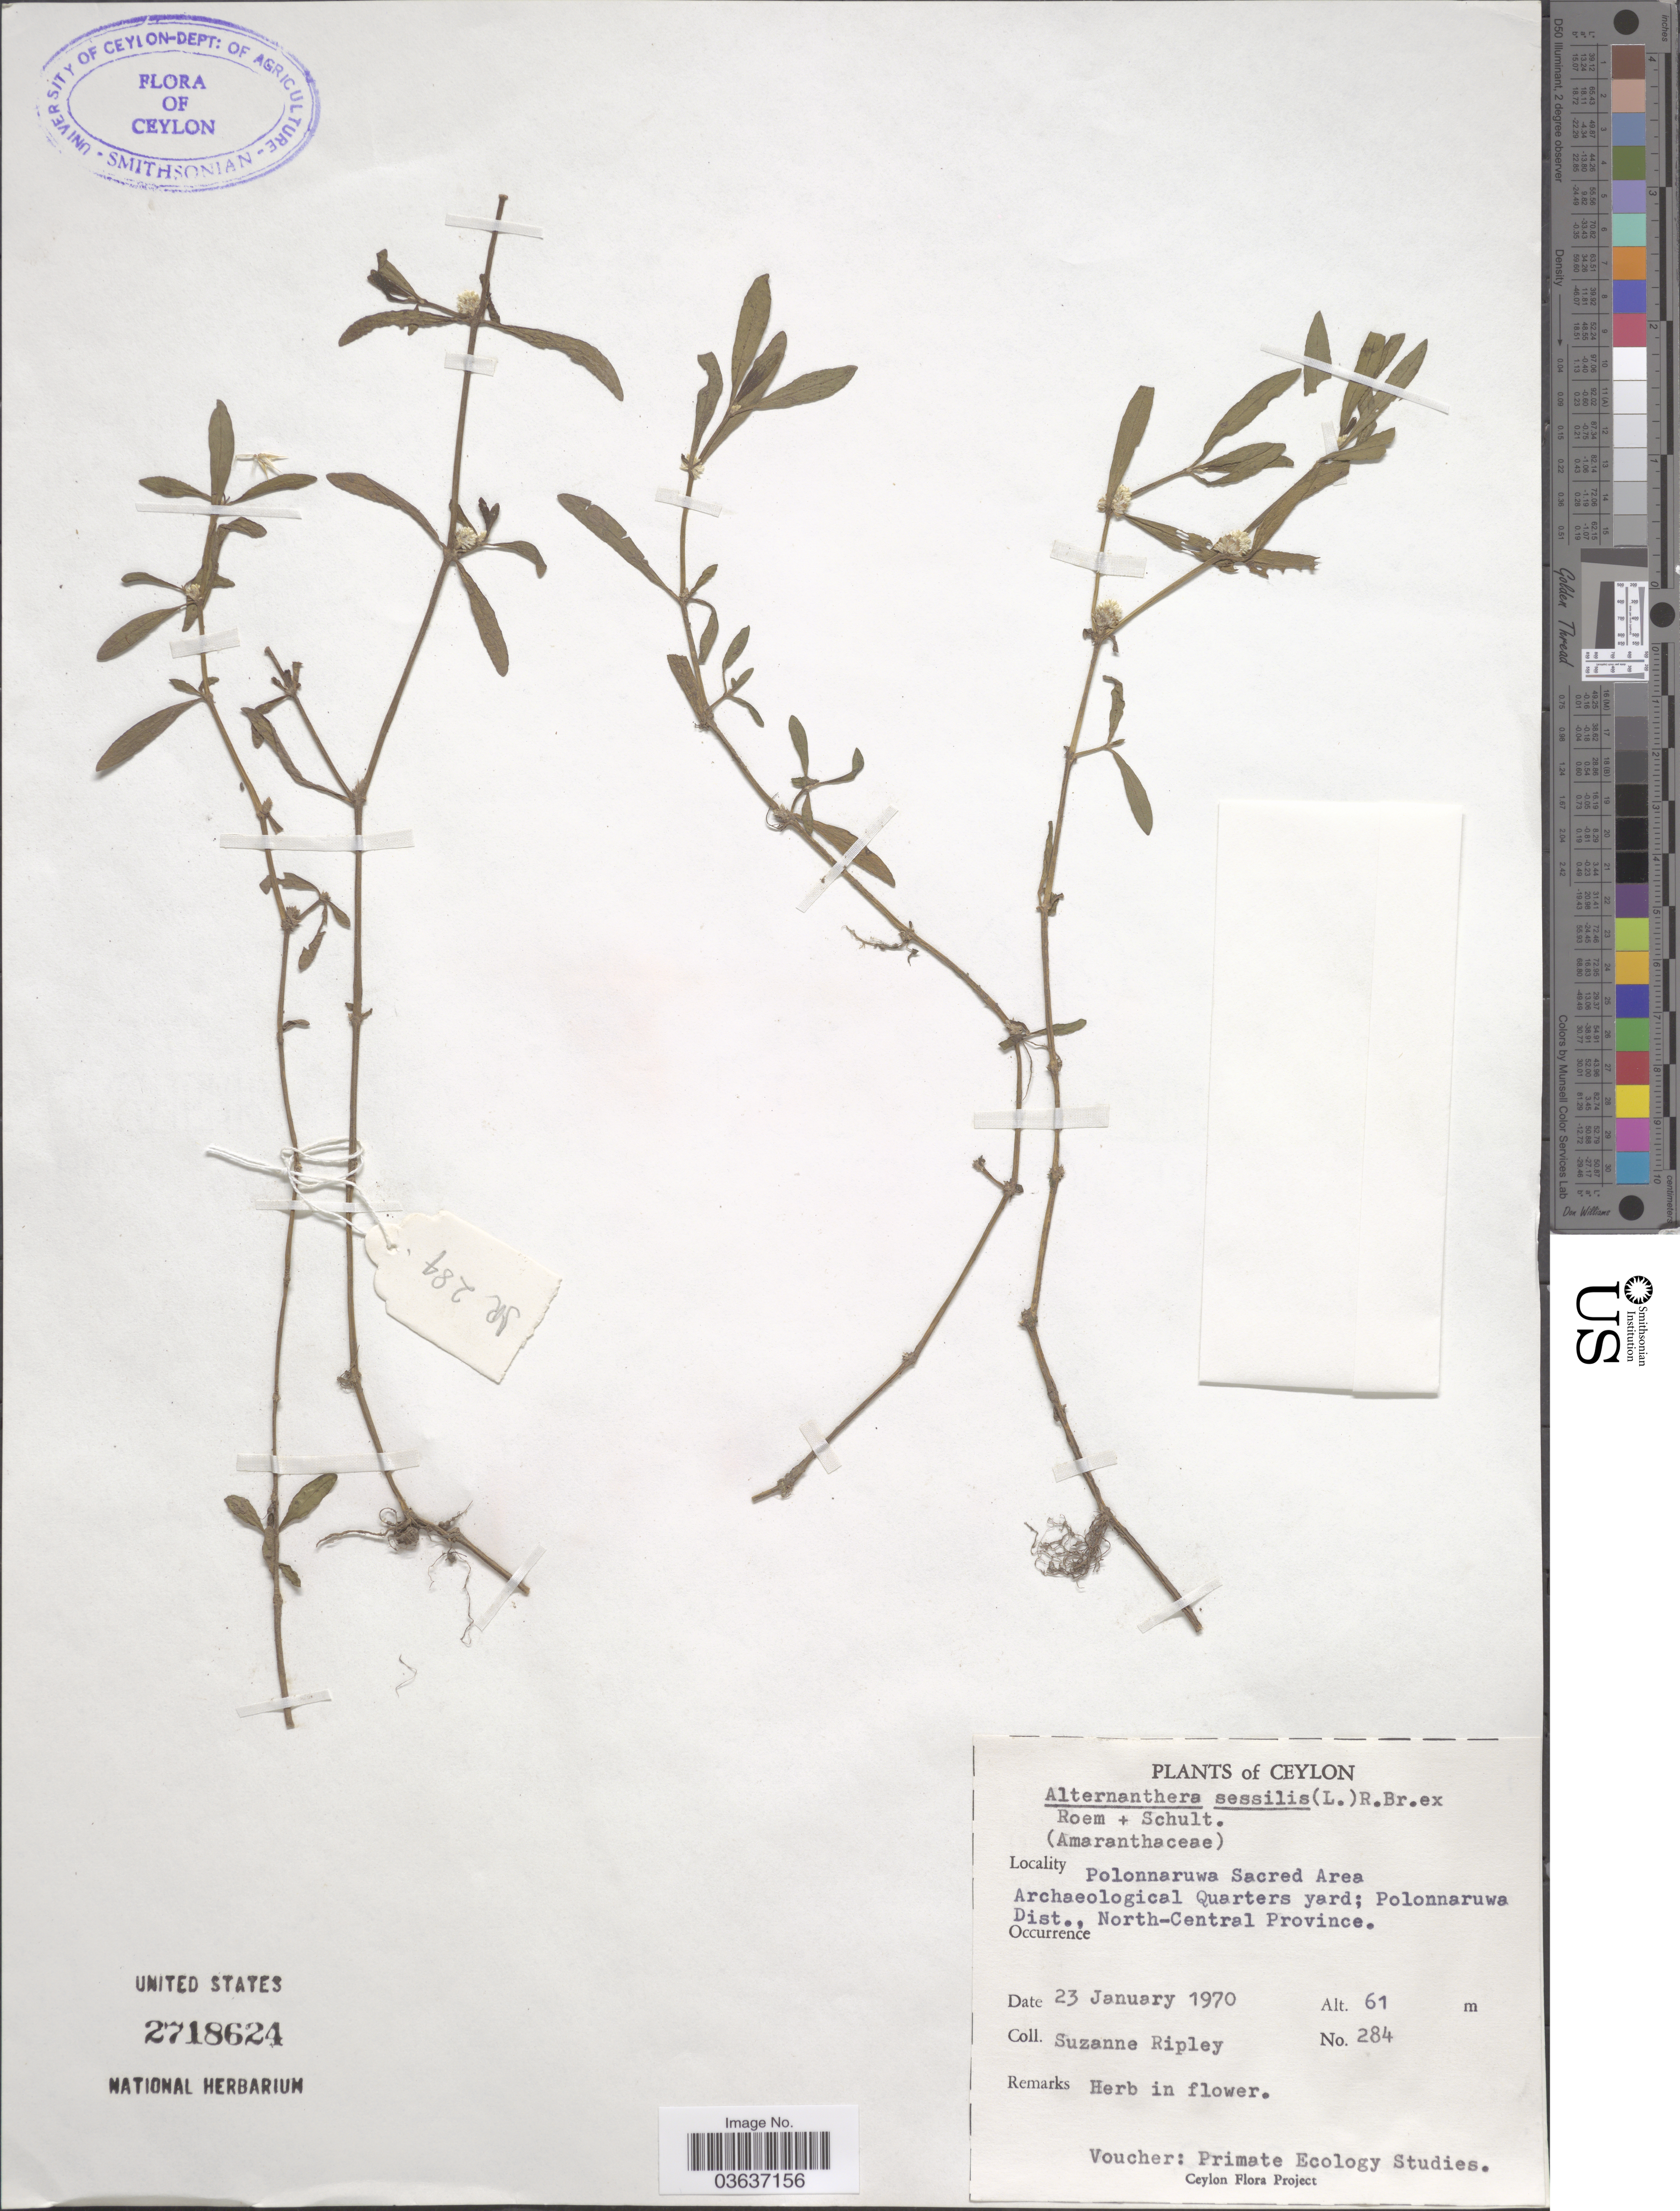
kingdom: Plantae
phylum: Tracheophyta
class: Magnoliopsida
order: Caryophyllales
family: Amaranthaceae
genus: Alternanthera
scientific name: Alternanthera sessilis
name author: (L.) DC.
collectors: S. Ripley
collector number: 284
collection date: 1970-01-23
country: Sri Lanka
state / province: North Central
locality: Ceylon. Polonnaruwa Sacred Area Archaeological Quarters yard; Polonnaruwa Dist.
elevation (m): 61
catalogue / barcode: US 2718624